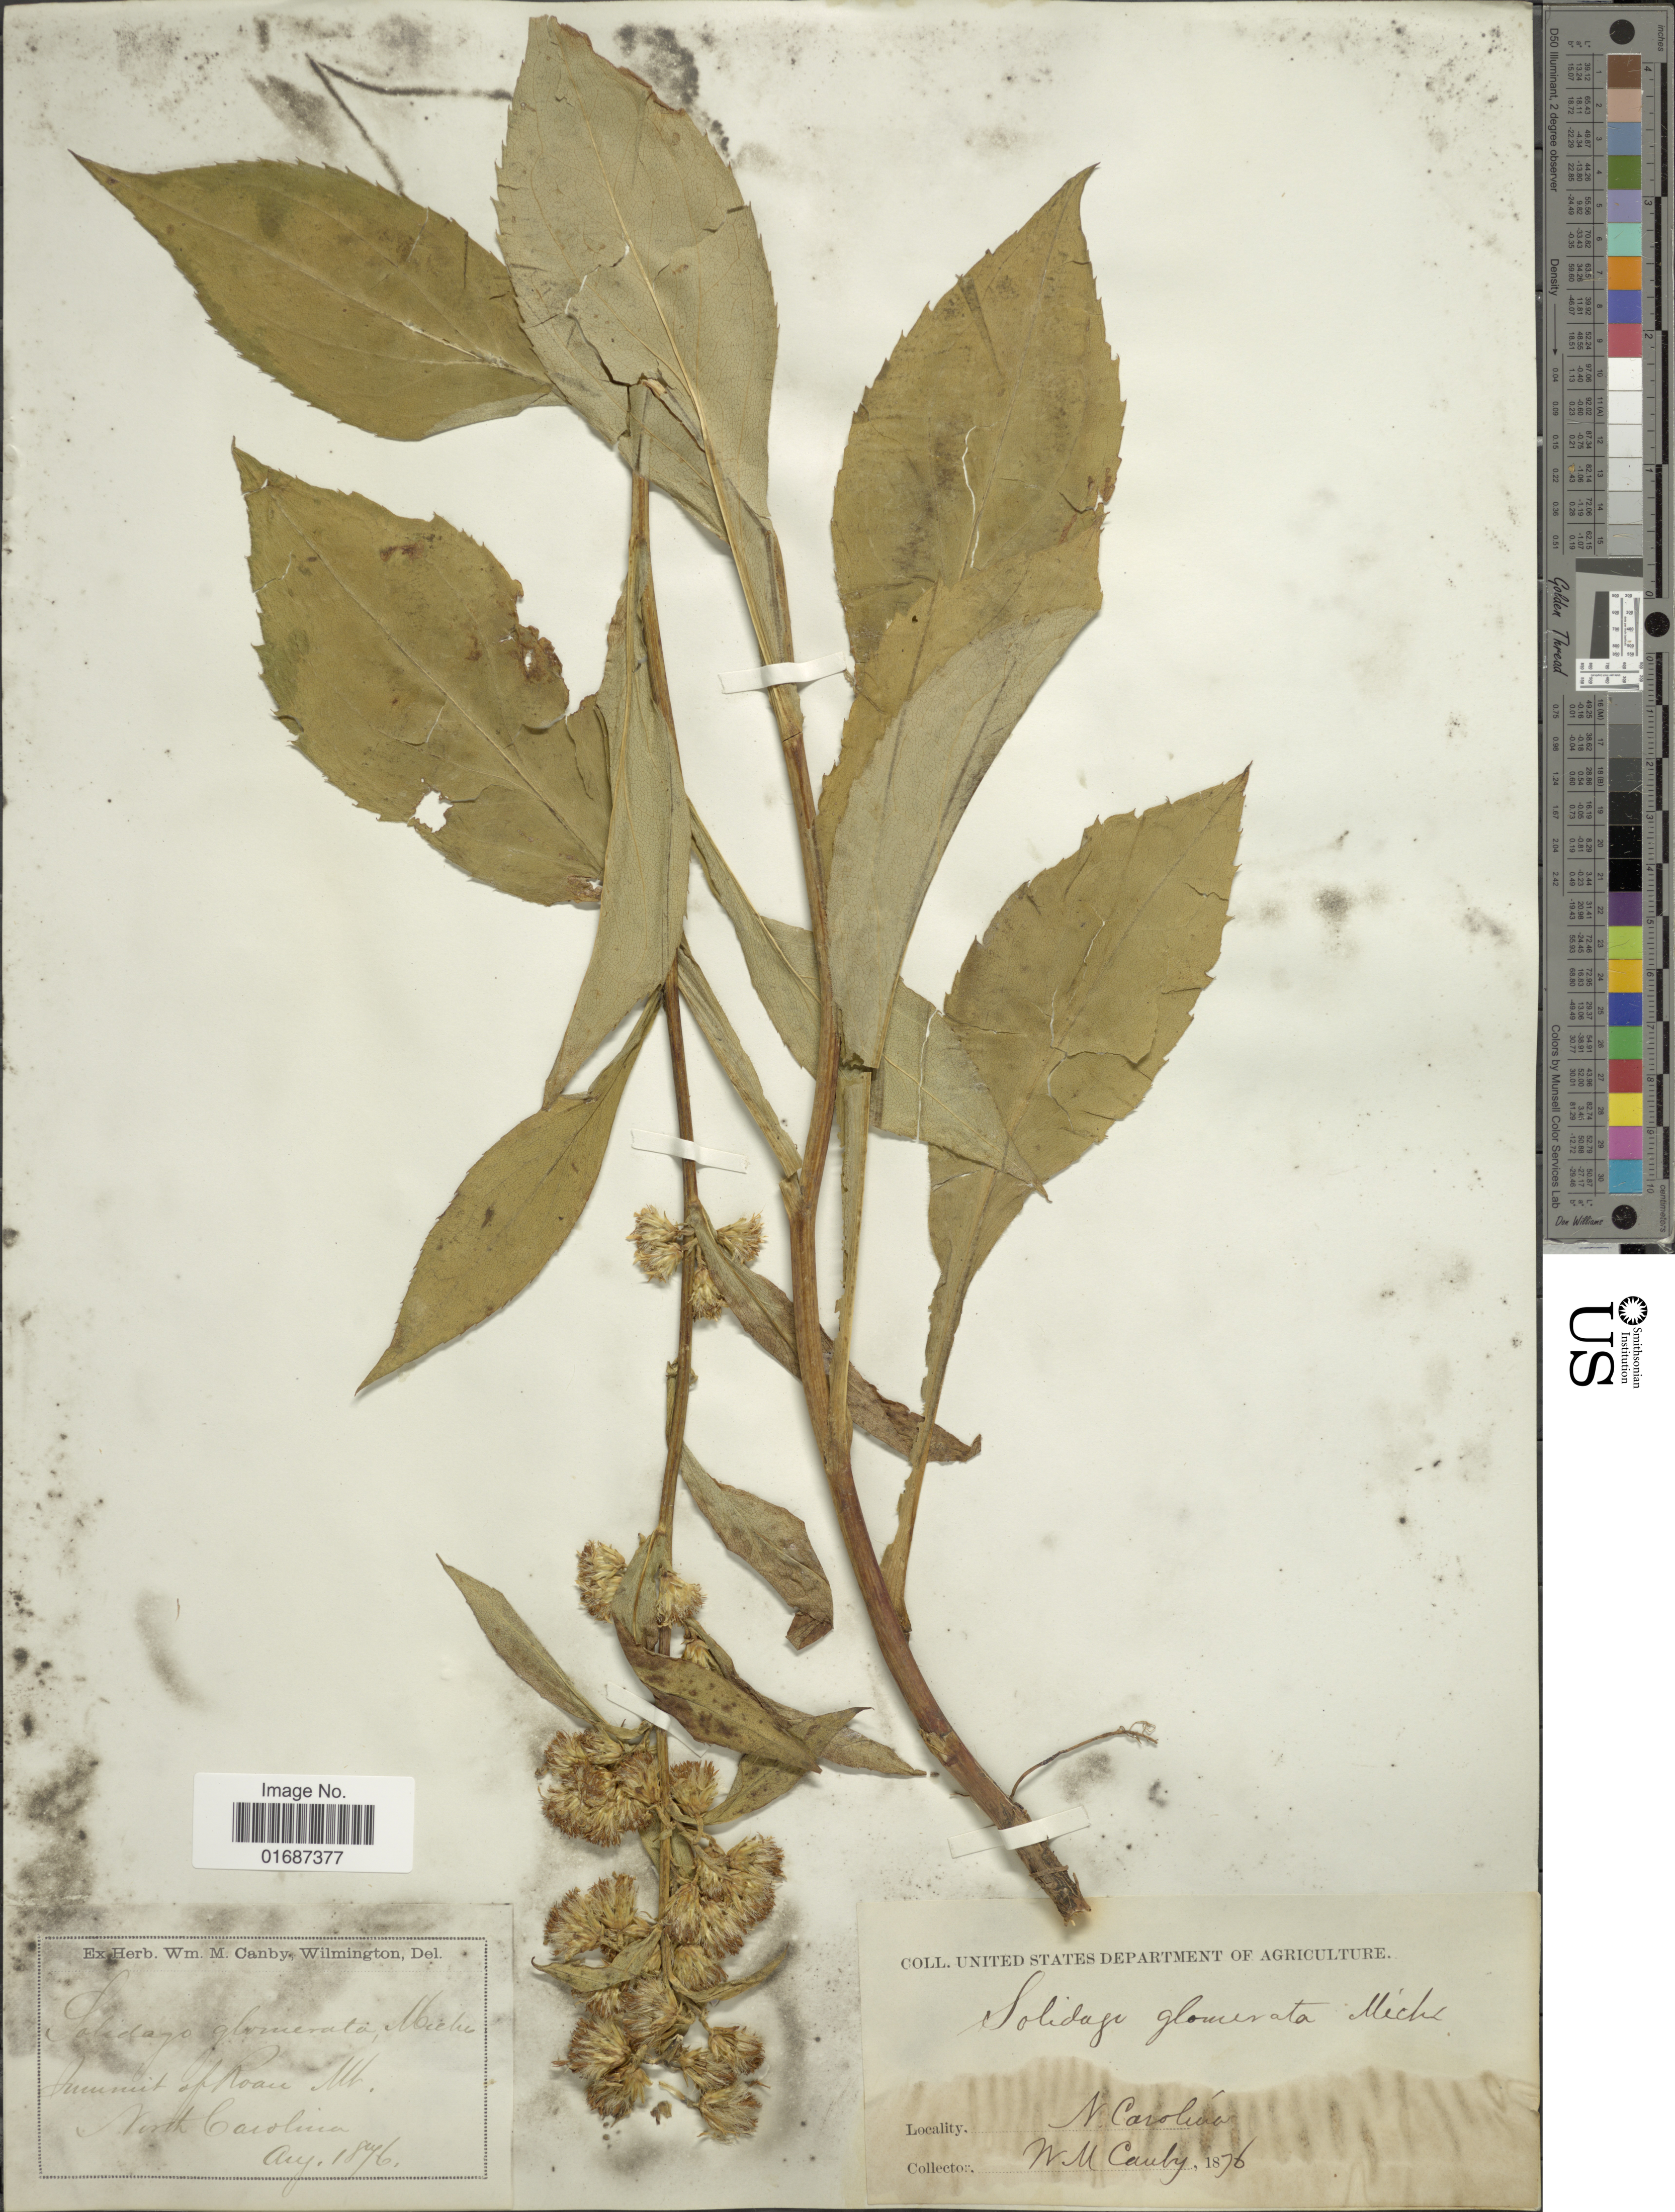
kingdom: Plantae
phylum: Tracheophyta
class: Magnoliopsida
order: Asterales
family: Asteraceae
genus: Solidago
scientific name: Solidago glomerata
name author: Michx.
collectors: W. M. Canby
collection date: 1876-08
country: United States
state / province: North Carolina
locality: Summit of Roan